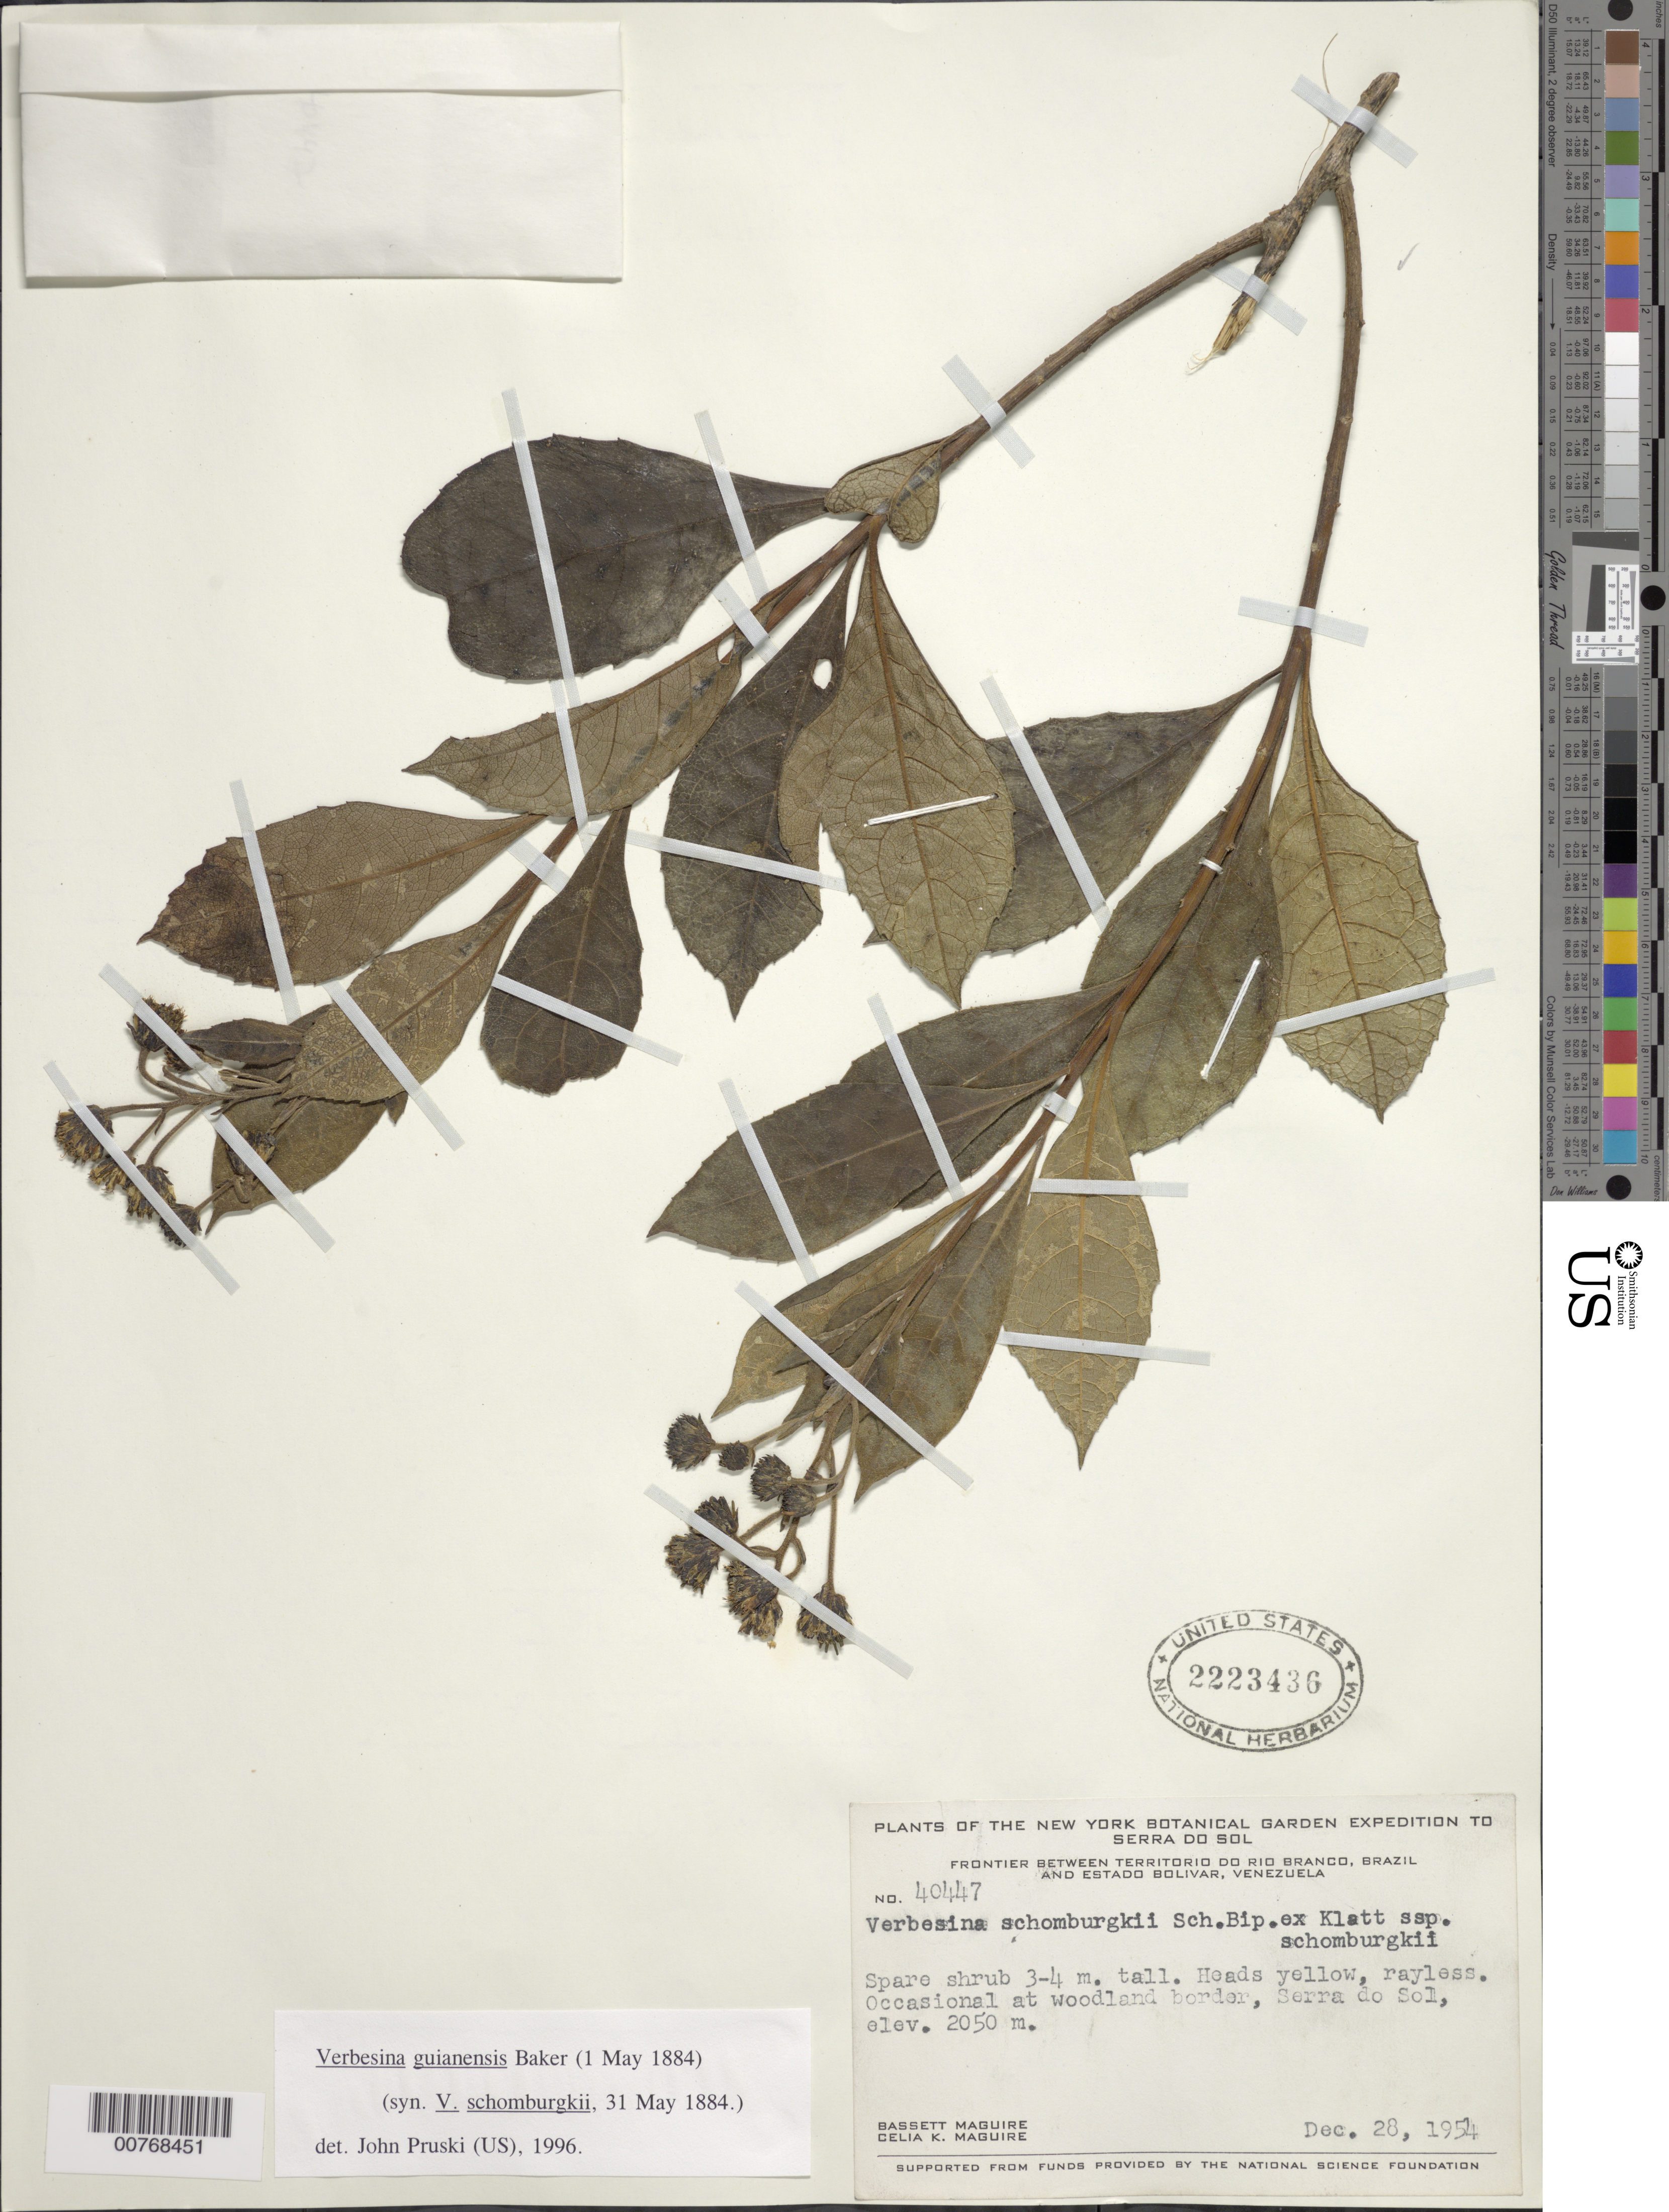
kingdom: Plantae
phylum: Tracheophyta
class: Magnoliopsida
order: Asterales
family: Asteraceae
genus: Verbesina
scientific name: Verbesina guianensis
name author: Baker in Mart.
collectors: B. Maguire & C. K. Maguire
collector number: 40447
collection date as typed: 28-Dec-54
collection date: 1954-12-28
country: Venezuela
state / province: Bolívar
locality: Serra do Sol, frontier betw. TerRiver do Río Branco, Brazil & Bolívar, Venezuela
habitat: Woodland border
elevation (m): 2050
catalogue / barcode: US 2223436